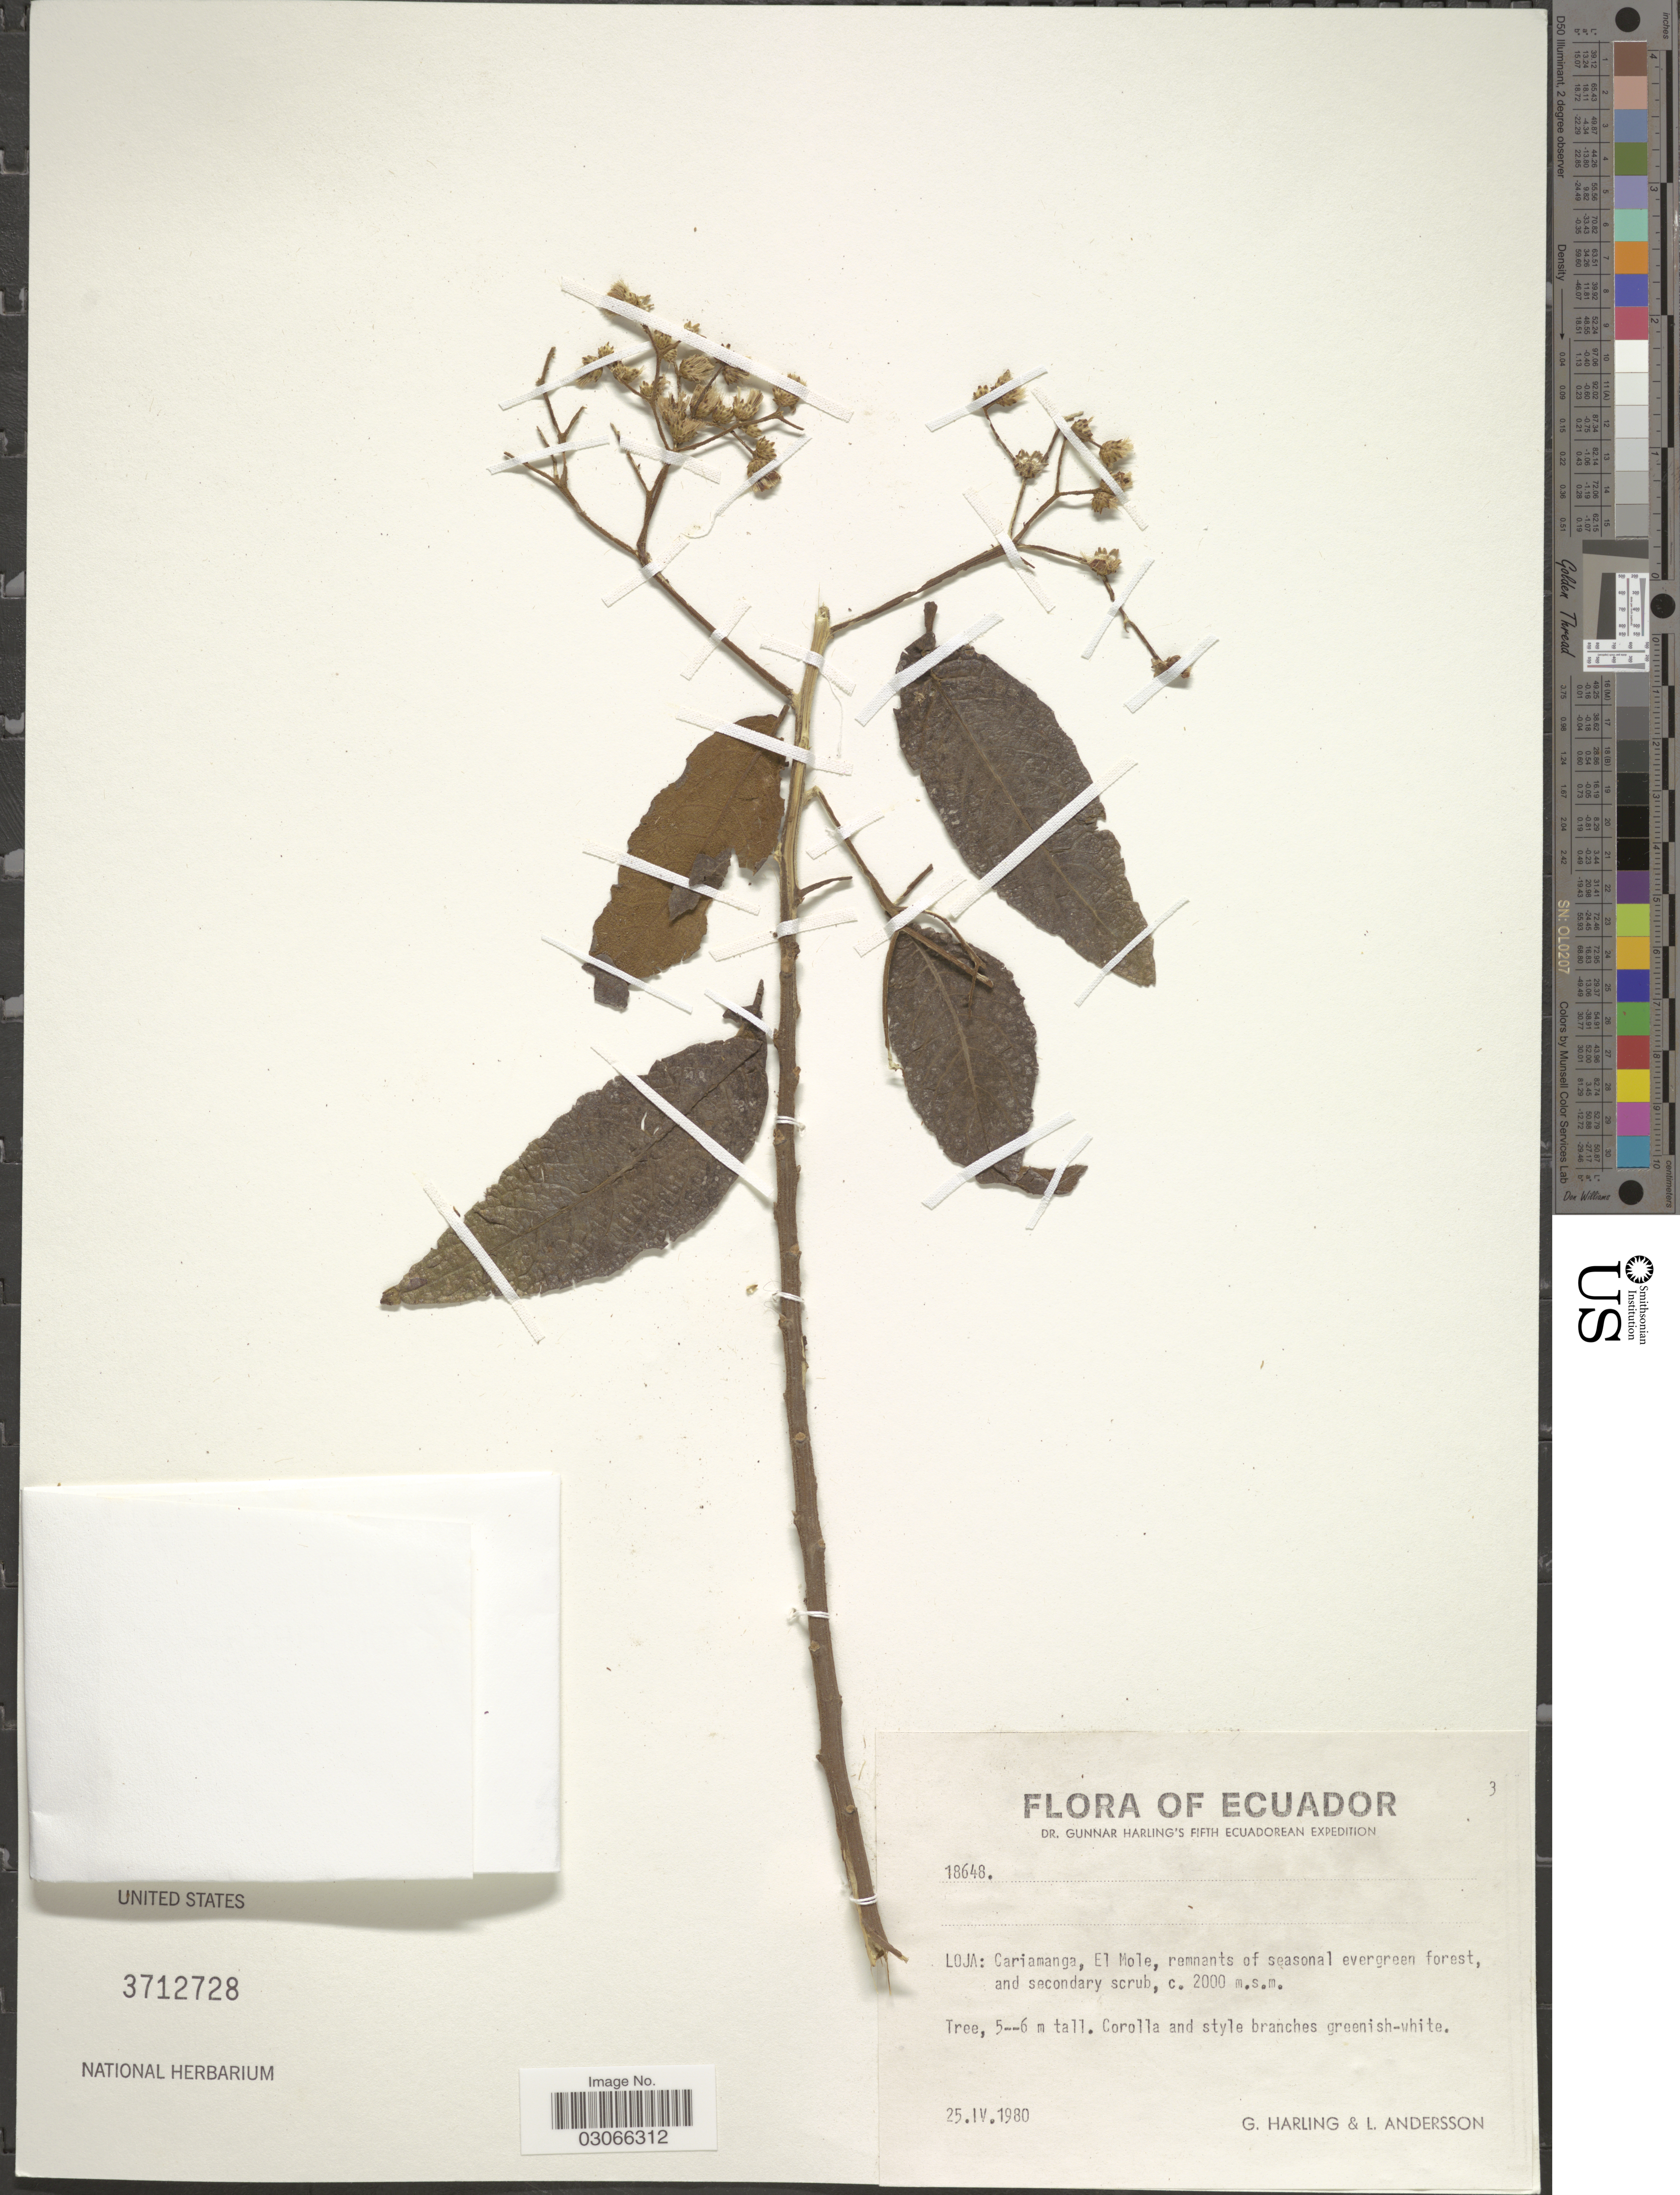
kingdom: Plantae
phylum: Tracheophyta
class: Magnoliopsida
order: Asterales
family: Asteraceae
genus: Vernonanthura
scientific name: Vernonanthura polyanthes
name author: (Spreng.) A.J. Vega & Dematt.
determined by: Renon, Polla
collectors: G. Harling & L. Andersson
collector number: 18648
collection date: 1980-04-25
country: Ecuador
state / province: Loja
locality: Cariamanga, El Mole.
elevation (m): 2000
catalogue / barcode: US 3712728